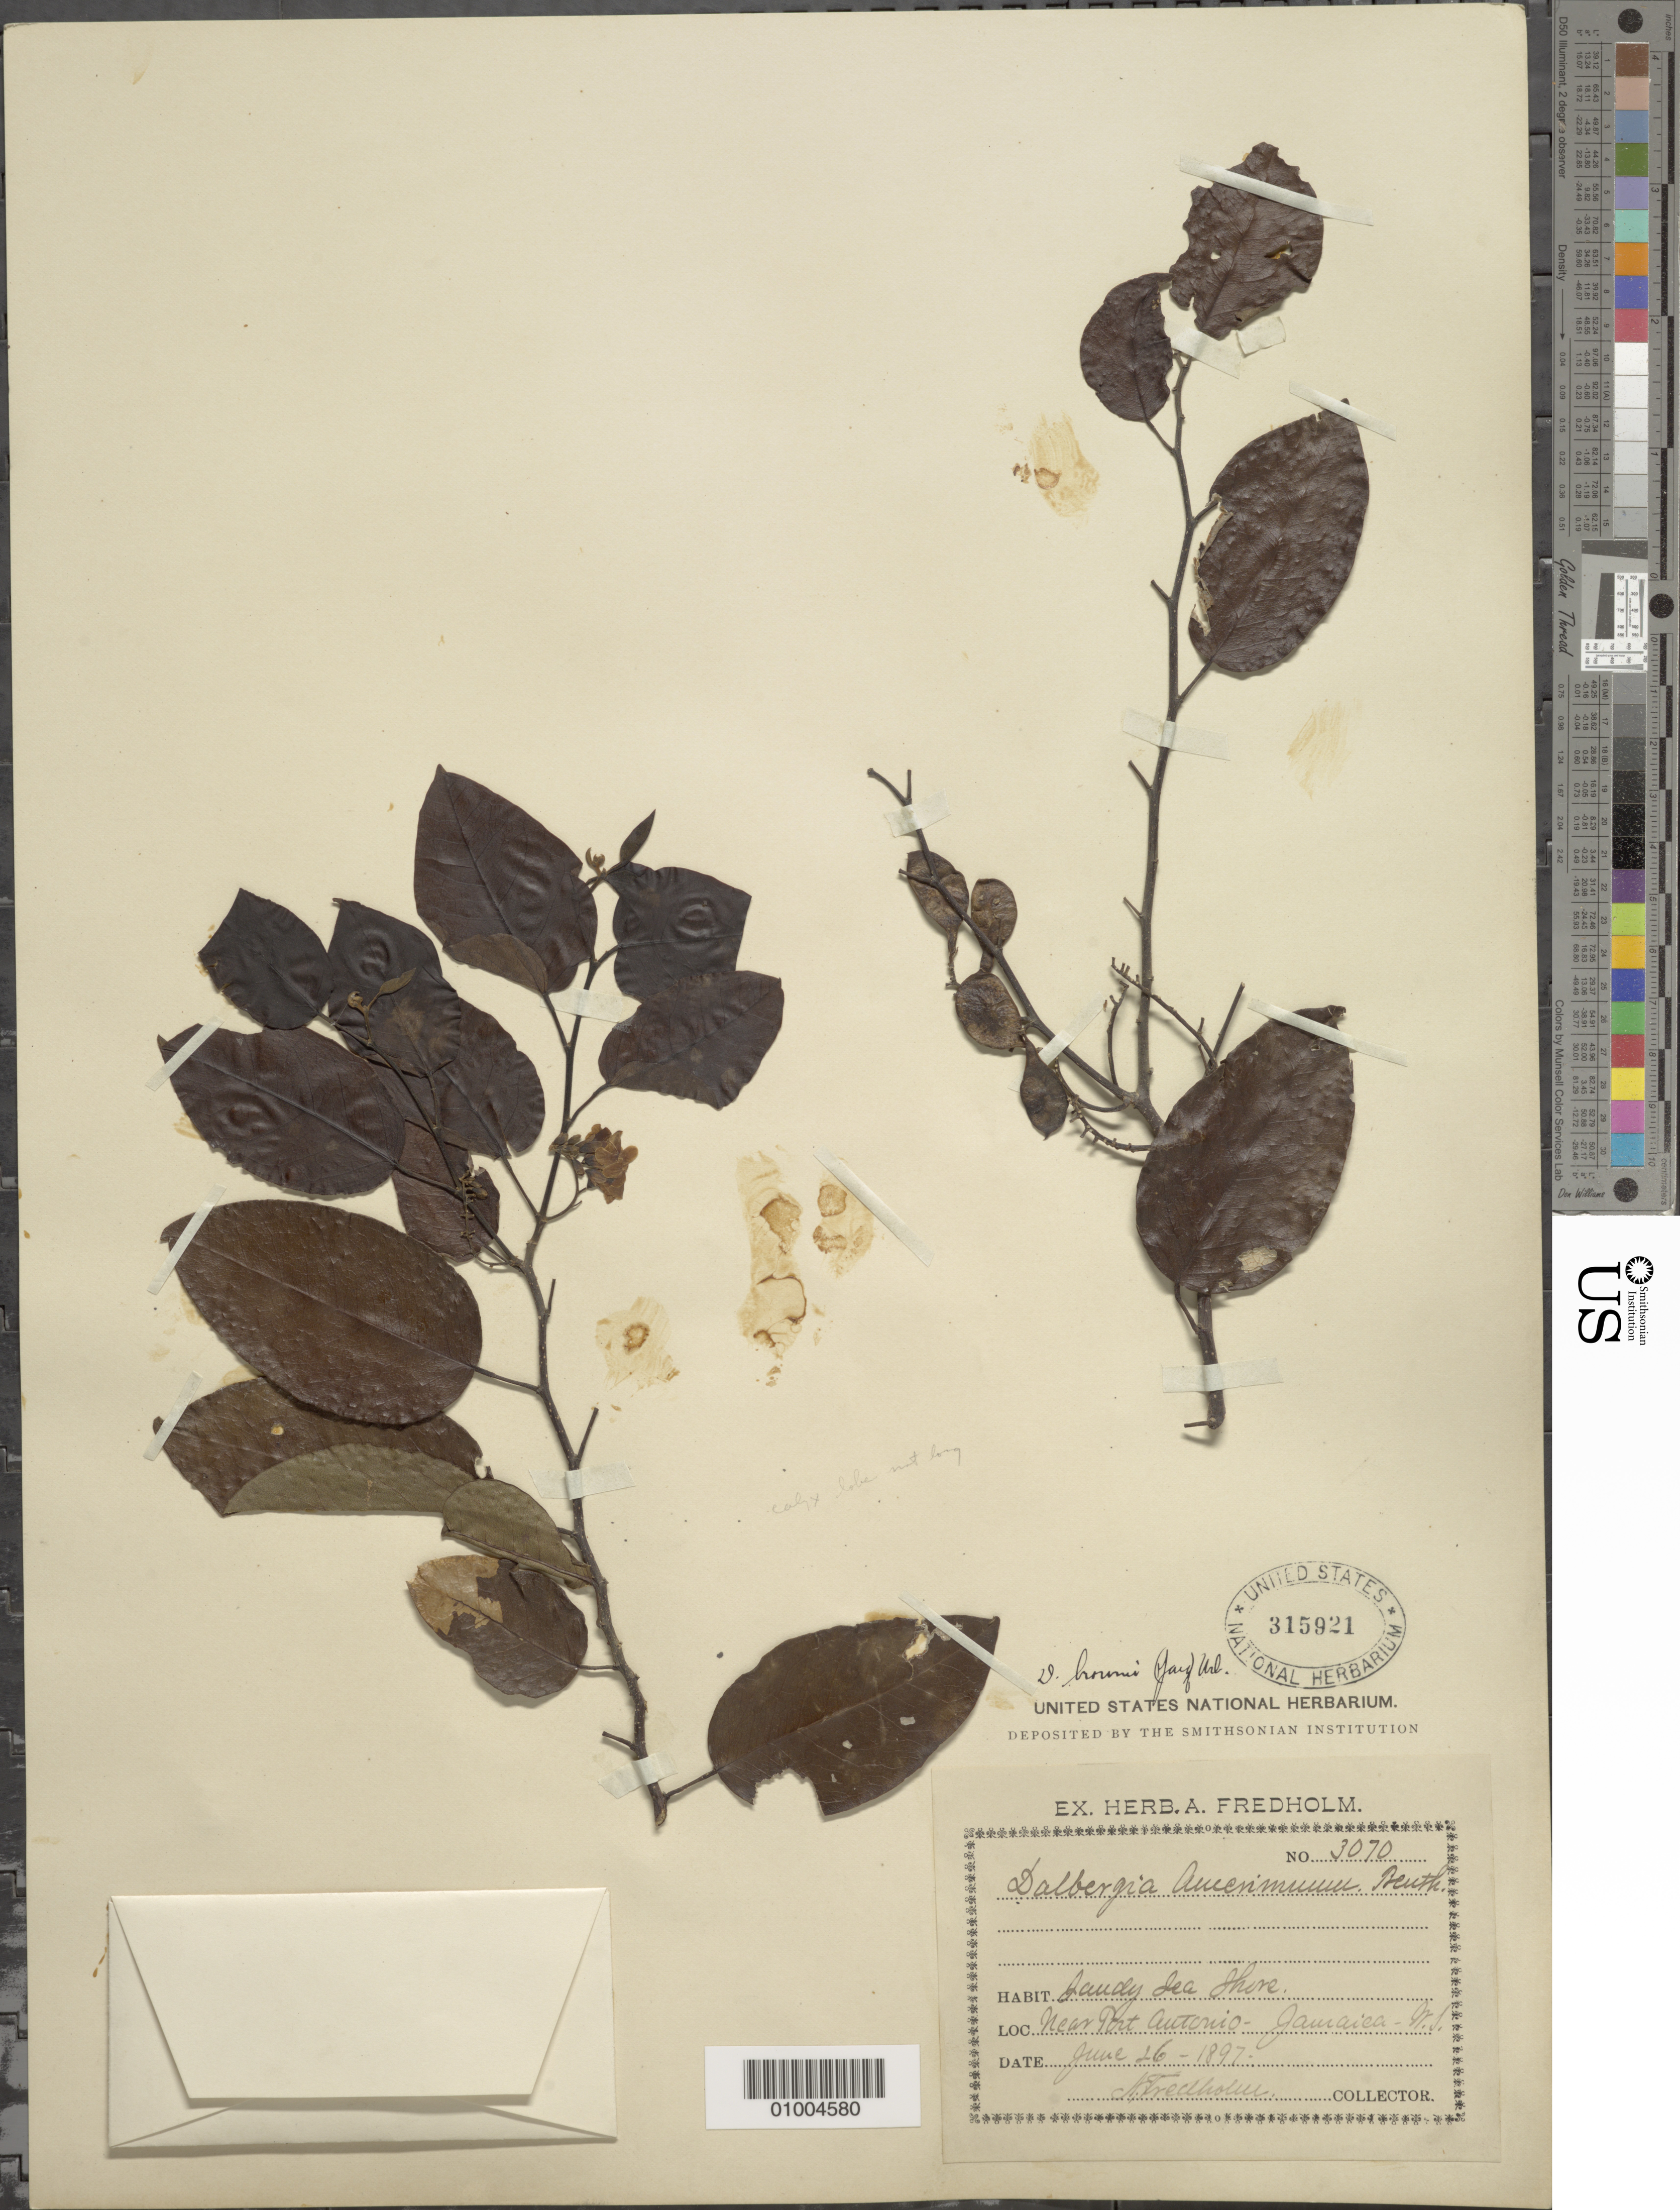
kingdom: Plantae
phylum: Tracheophyta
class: Magnoliopsida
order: Fabales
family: Fabaceae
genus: Dalbergia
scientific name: Dalbergia brownei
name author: (Jacq.) Schinz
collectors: A. Fredholm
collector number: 3070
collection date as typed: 26 Jun 1897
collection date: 1897-06-26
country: Jamaica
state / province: Portland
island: Jamaica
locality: Near Port Antonio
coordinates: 0 N, 0 E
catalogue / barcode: US 315921